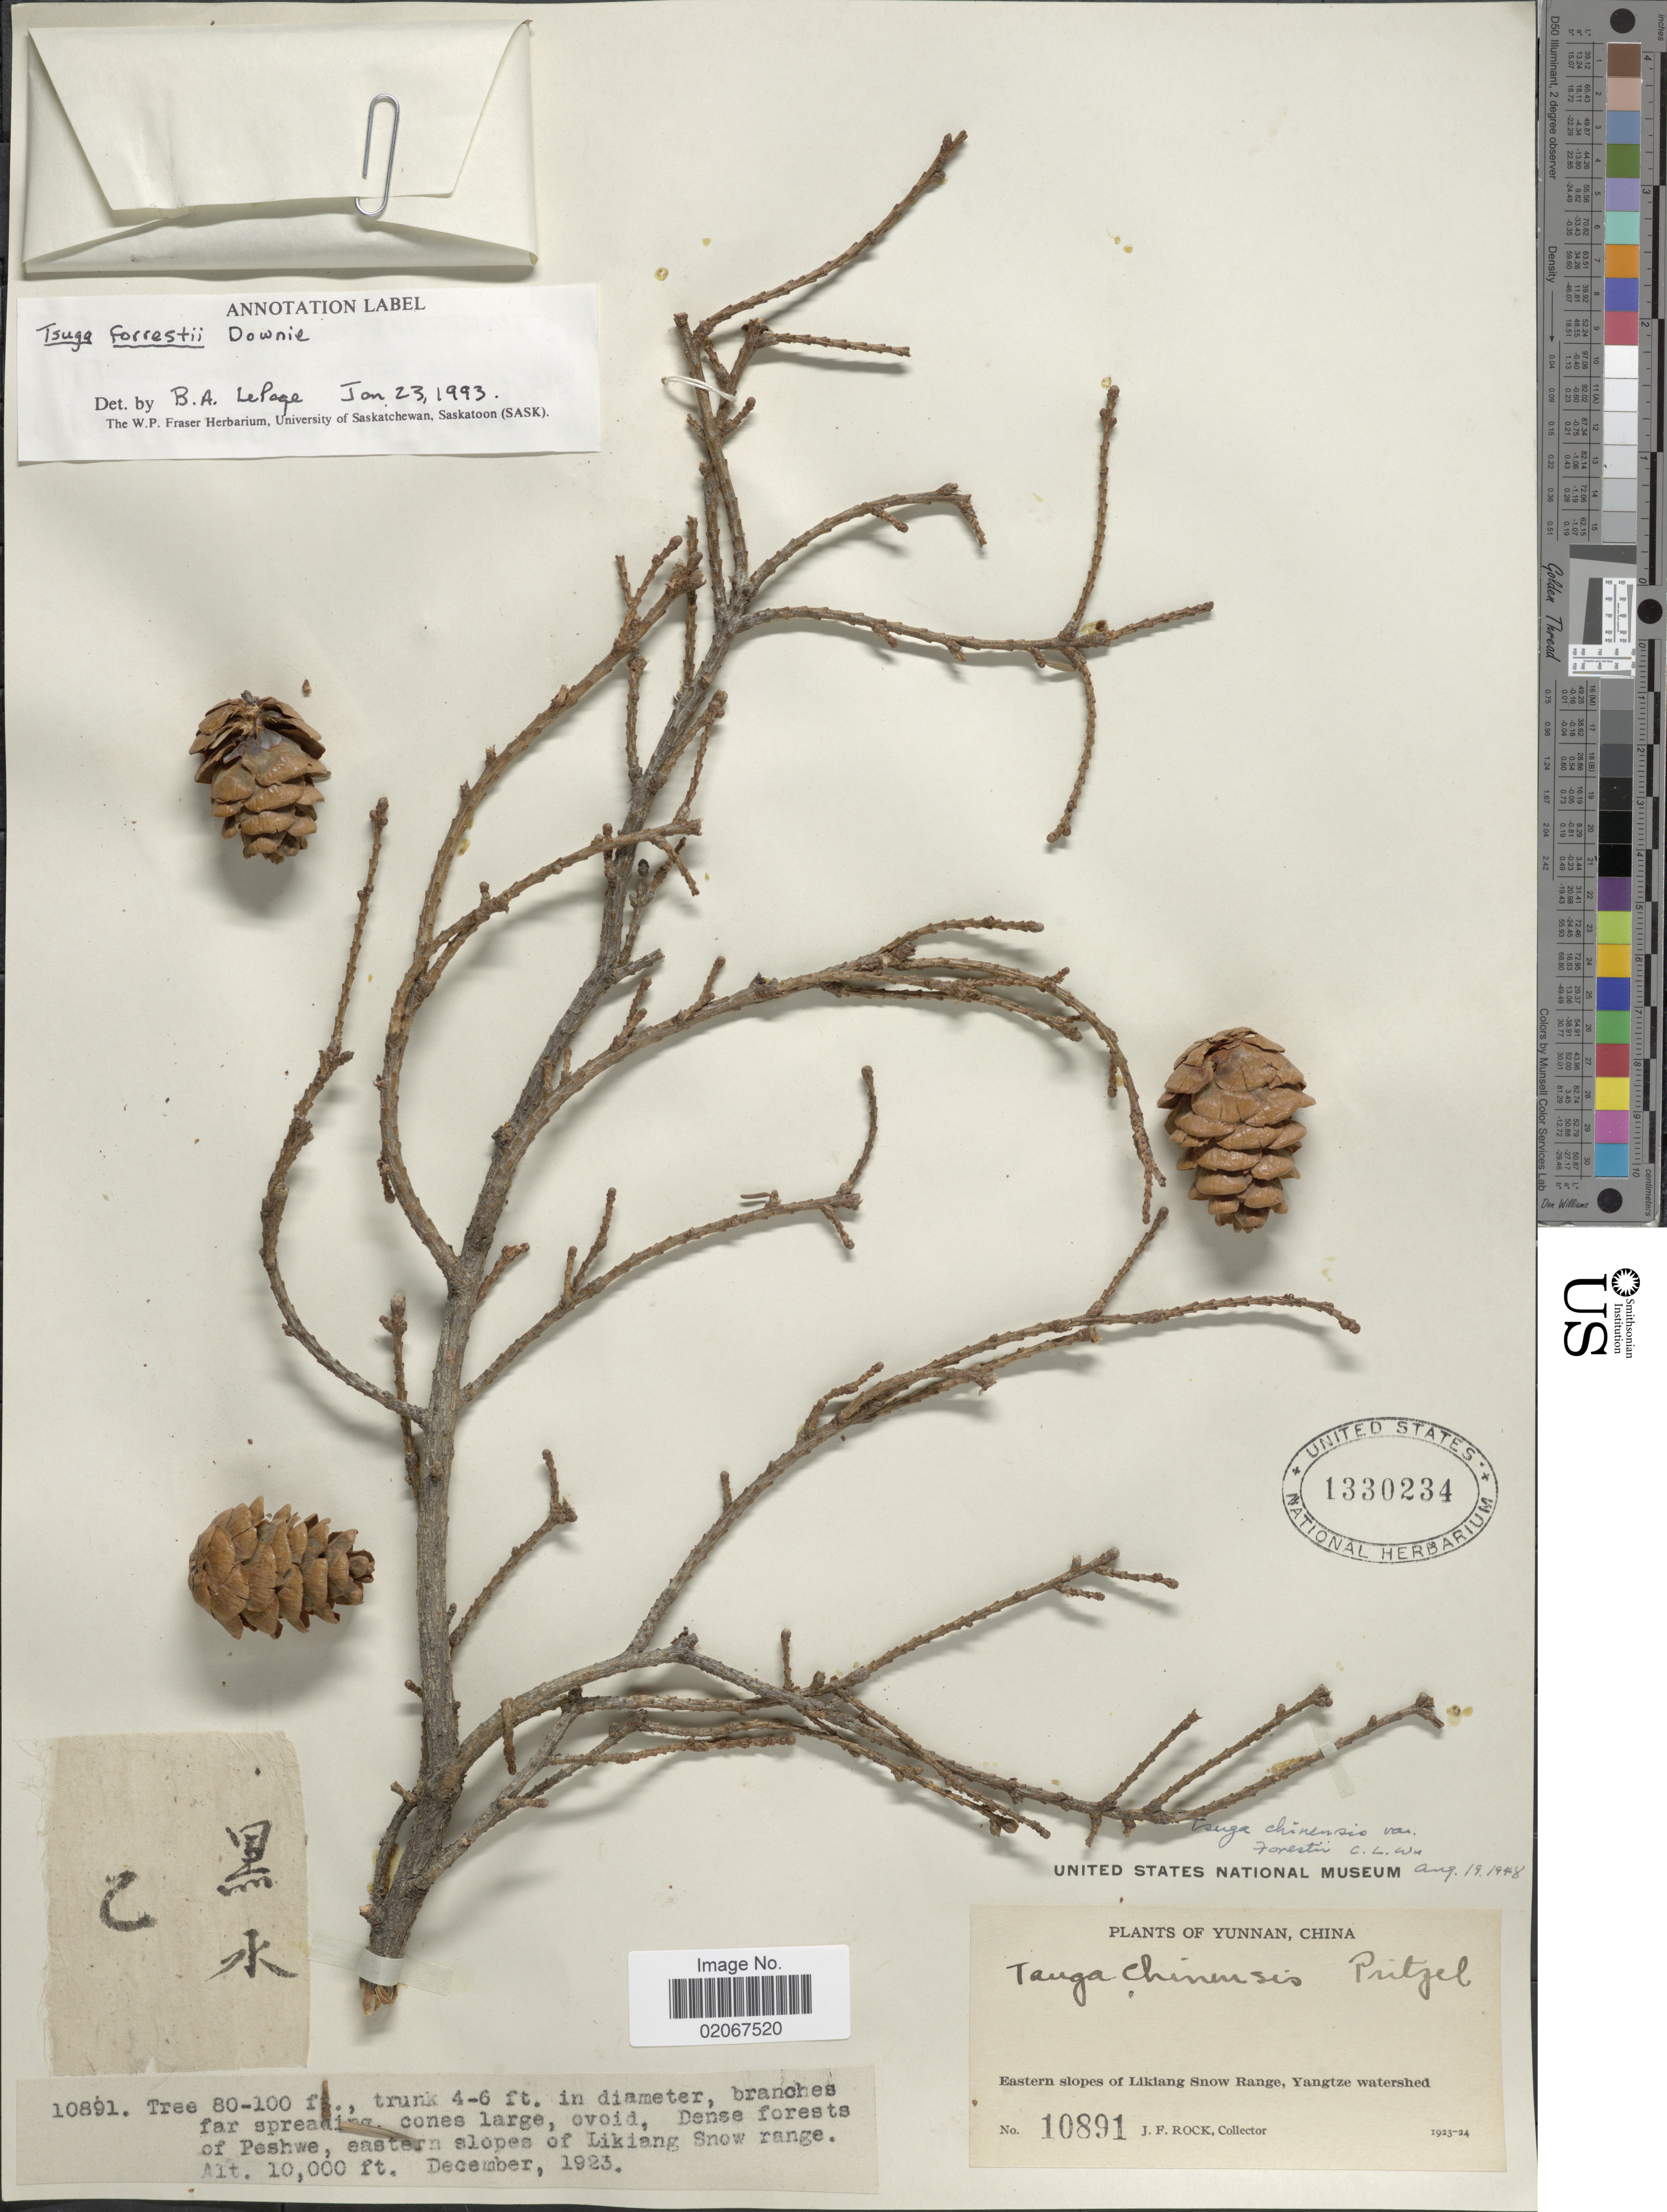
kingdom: Plantae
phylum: Tracheophyta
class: Pinopsida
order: Pinales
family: Pinaceae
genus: Tsuga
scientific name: Tsuga forrestii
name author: Downie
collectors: J. Rock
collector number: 10891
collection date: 1923/1924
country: China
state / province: Yunnan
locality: Yunnan, China, Eastern slopes of Likiang Snow Range, Yangtze watershed. Dense forests of Peshwe, eastern slopes of Likiang Snow Range.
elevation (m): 3048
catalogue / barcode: US 1330234